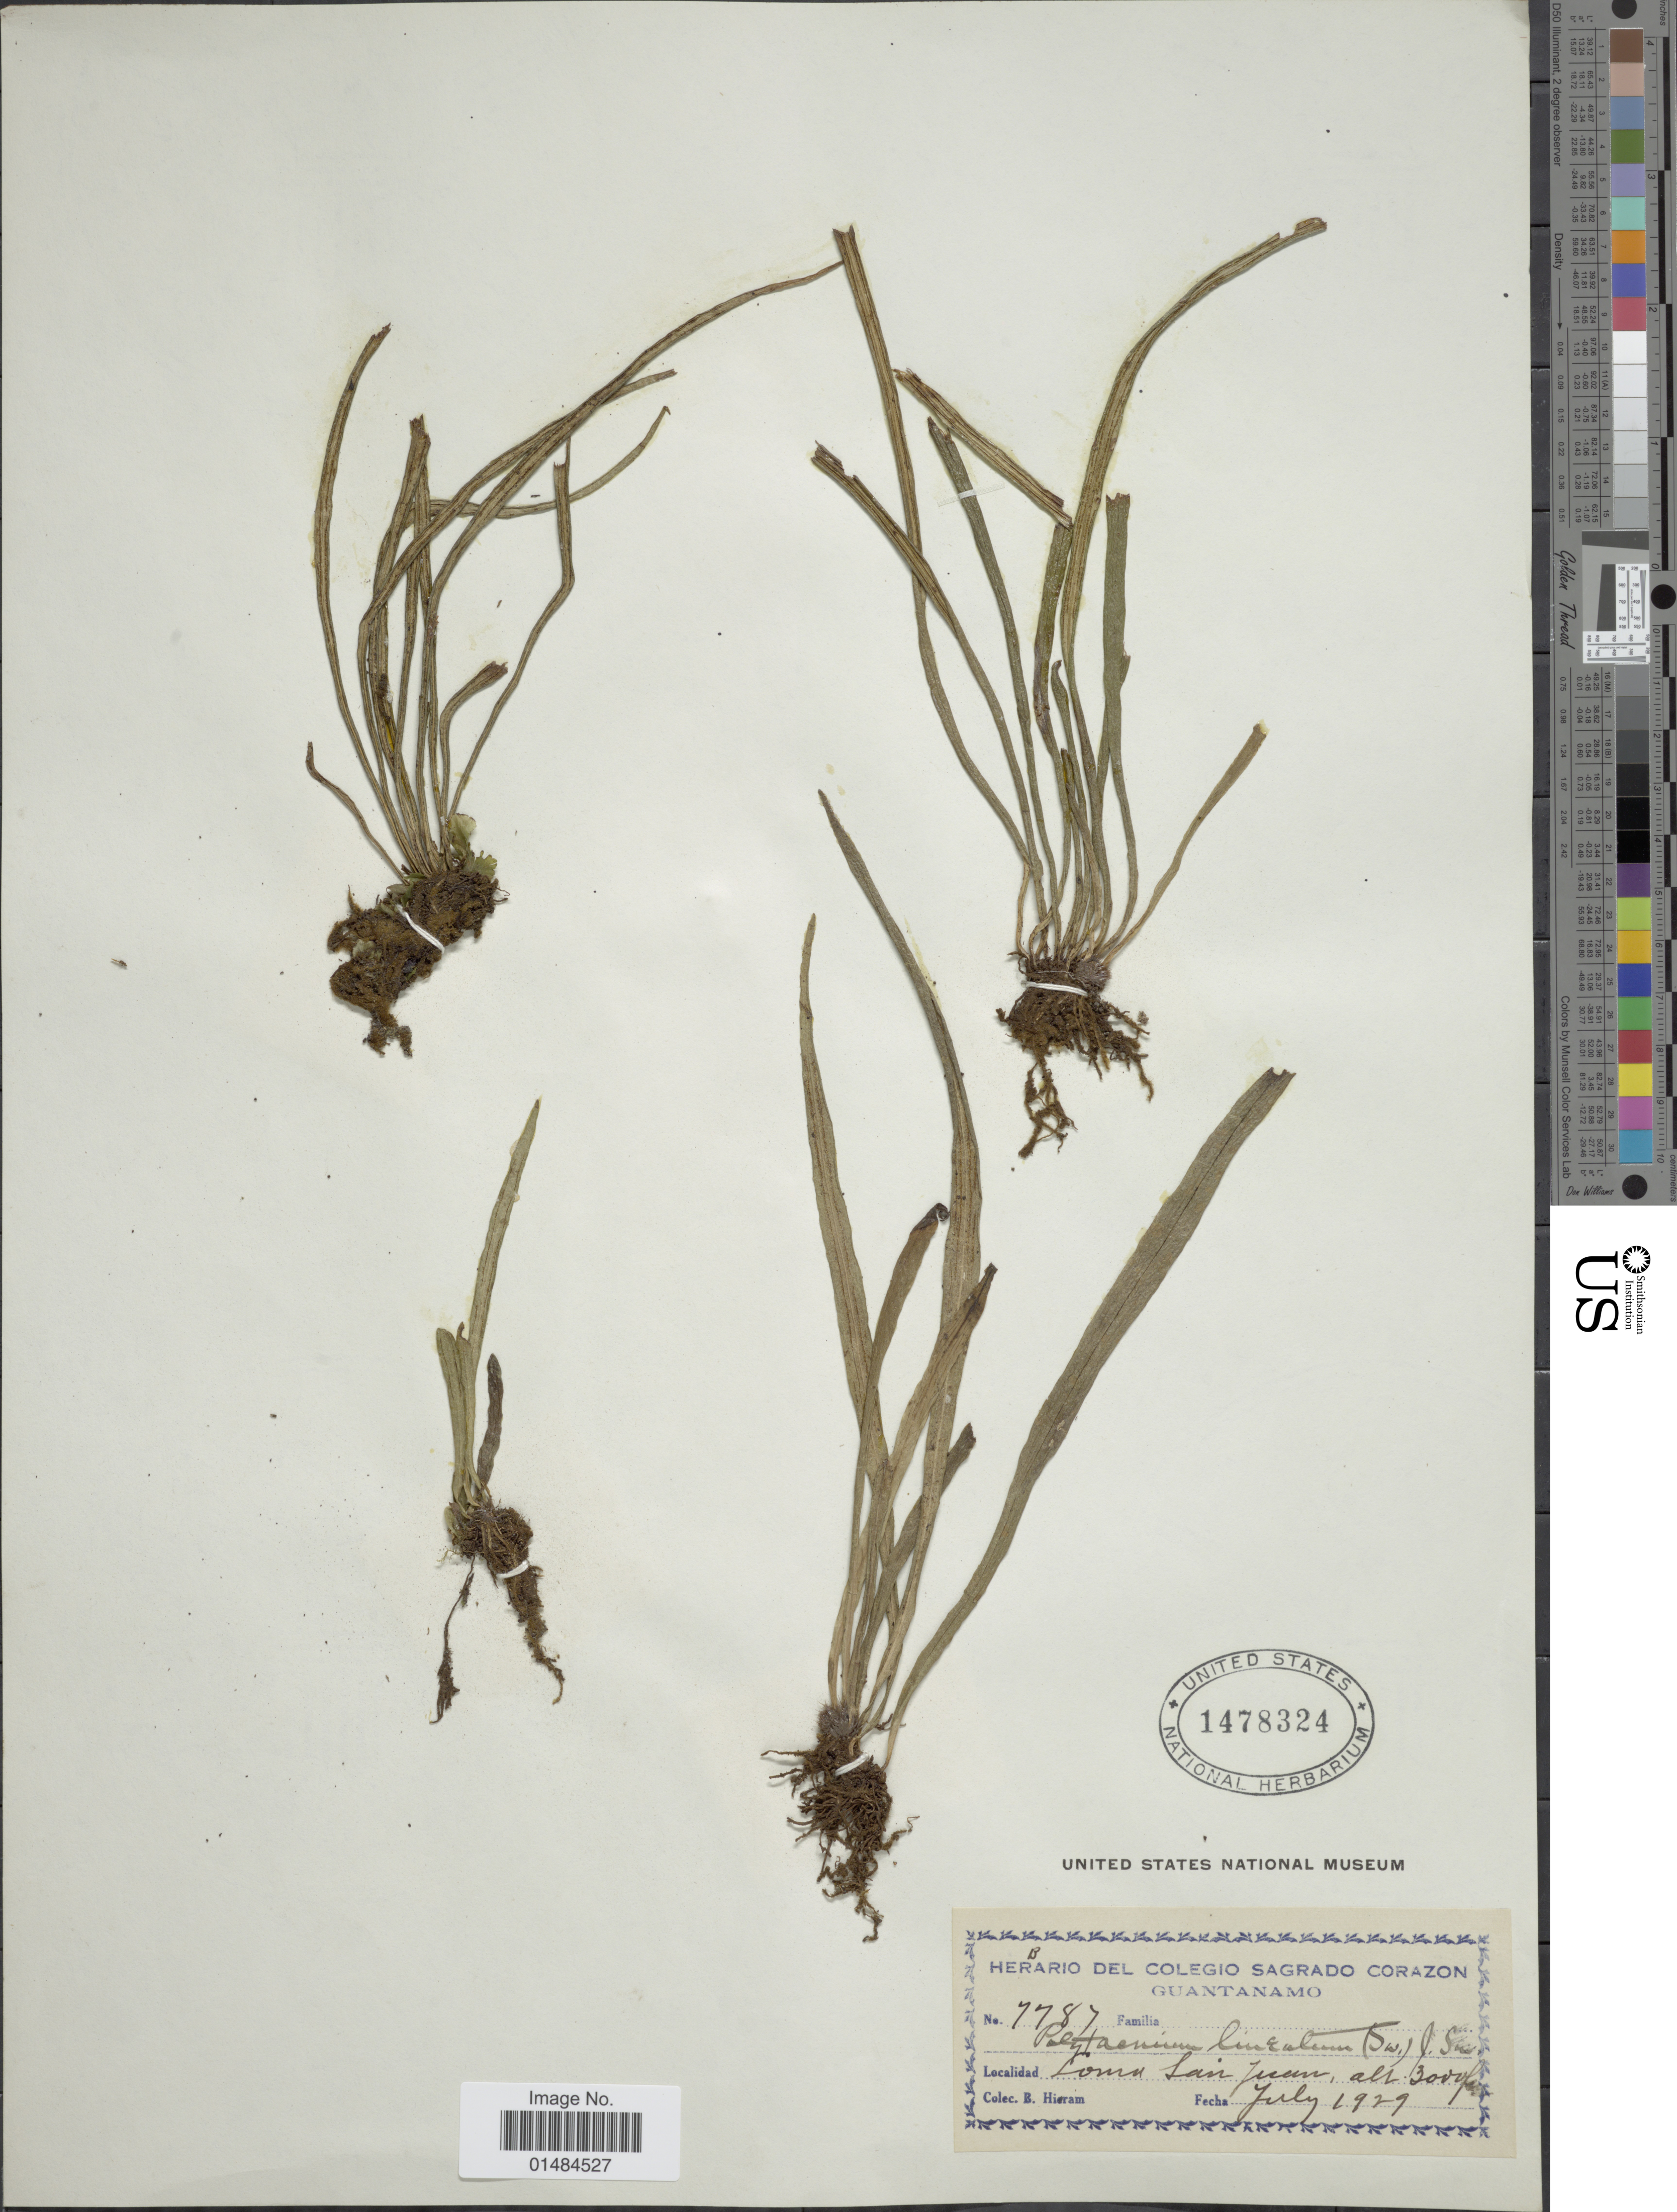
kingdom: Plantae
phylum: Tracheophyta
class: Polypodiopsida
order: Polypodiales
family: Pteridaceae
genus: Polytaenium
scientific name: Polytaenium lineatum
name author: (Sw.) J. Sm.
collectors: B. Hieram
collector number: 7787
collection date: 1929-07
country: Cuba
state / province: Guantanamo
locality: Loma San Juan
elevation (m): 914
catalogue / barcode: US 1478324